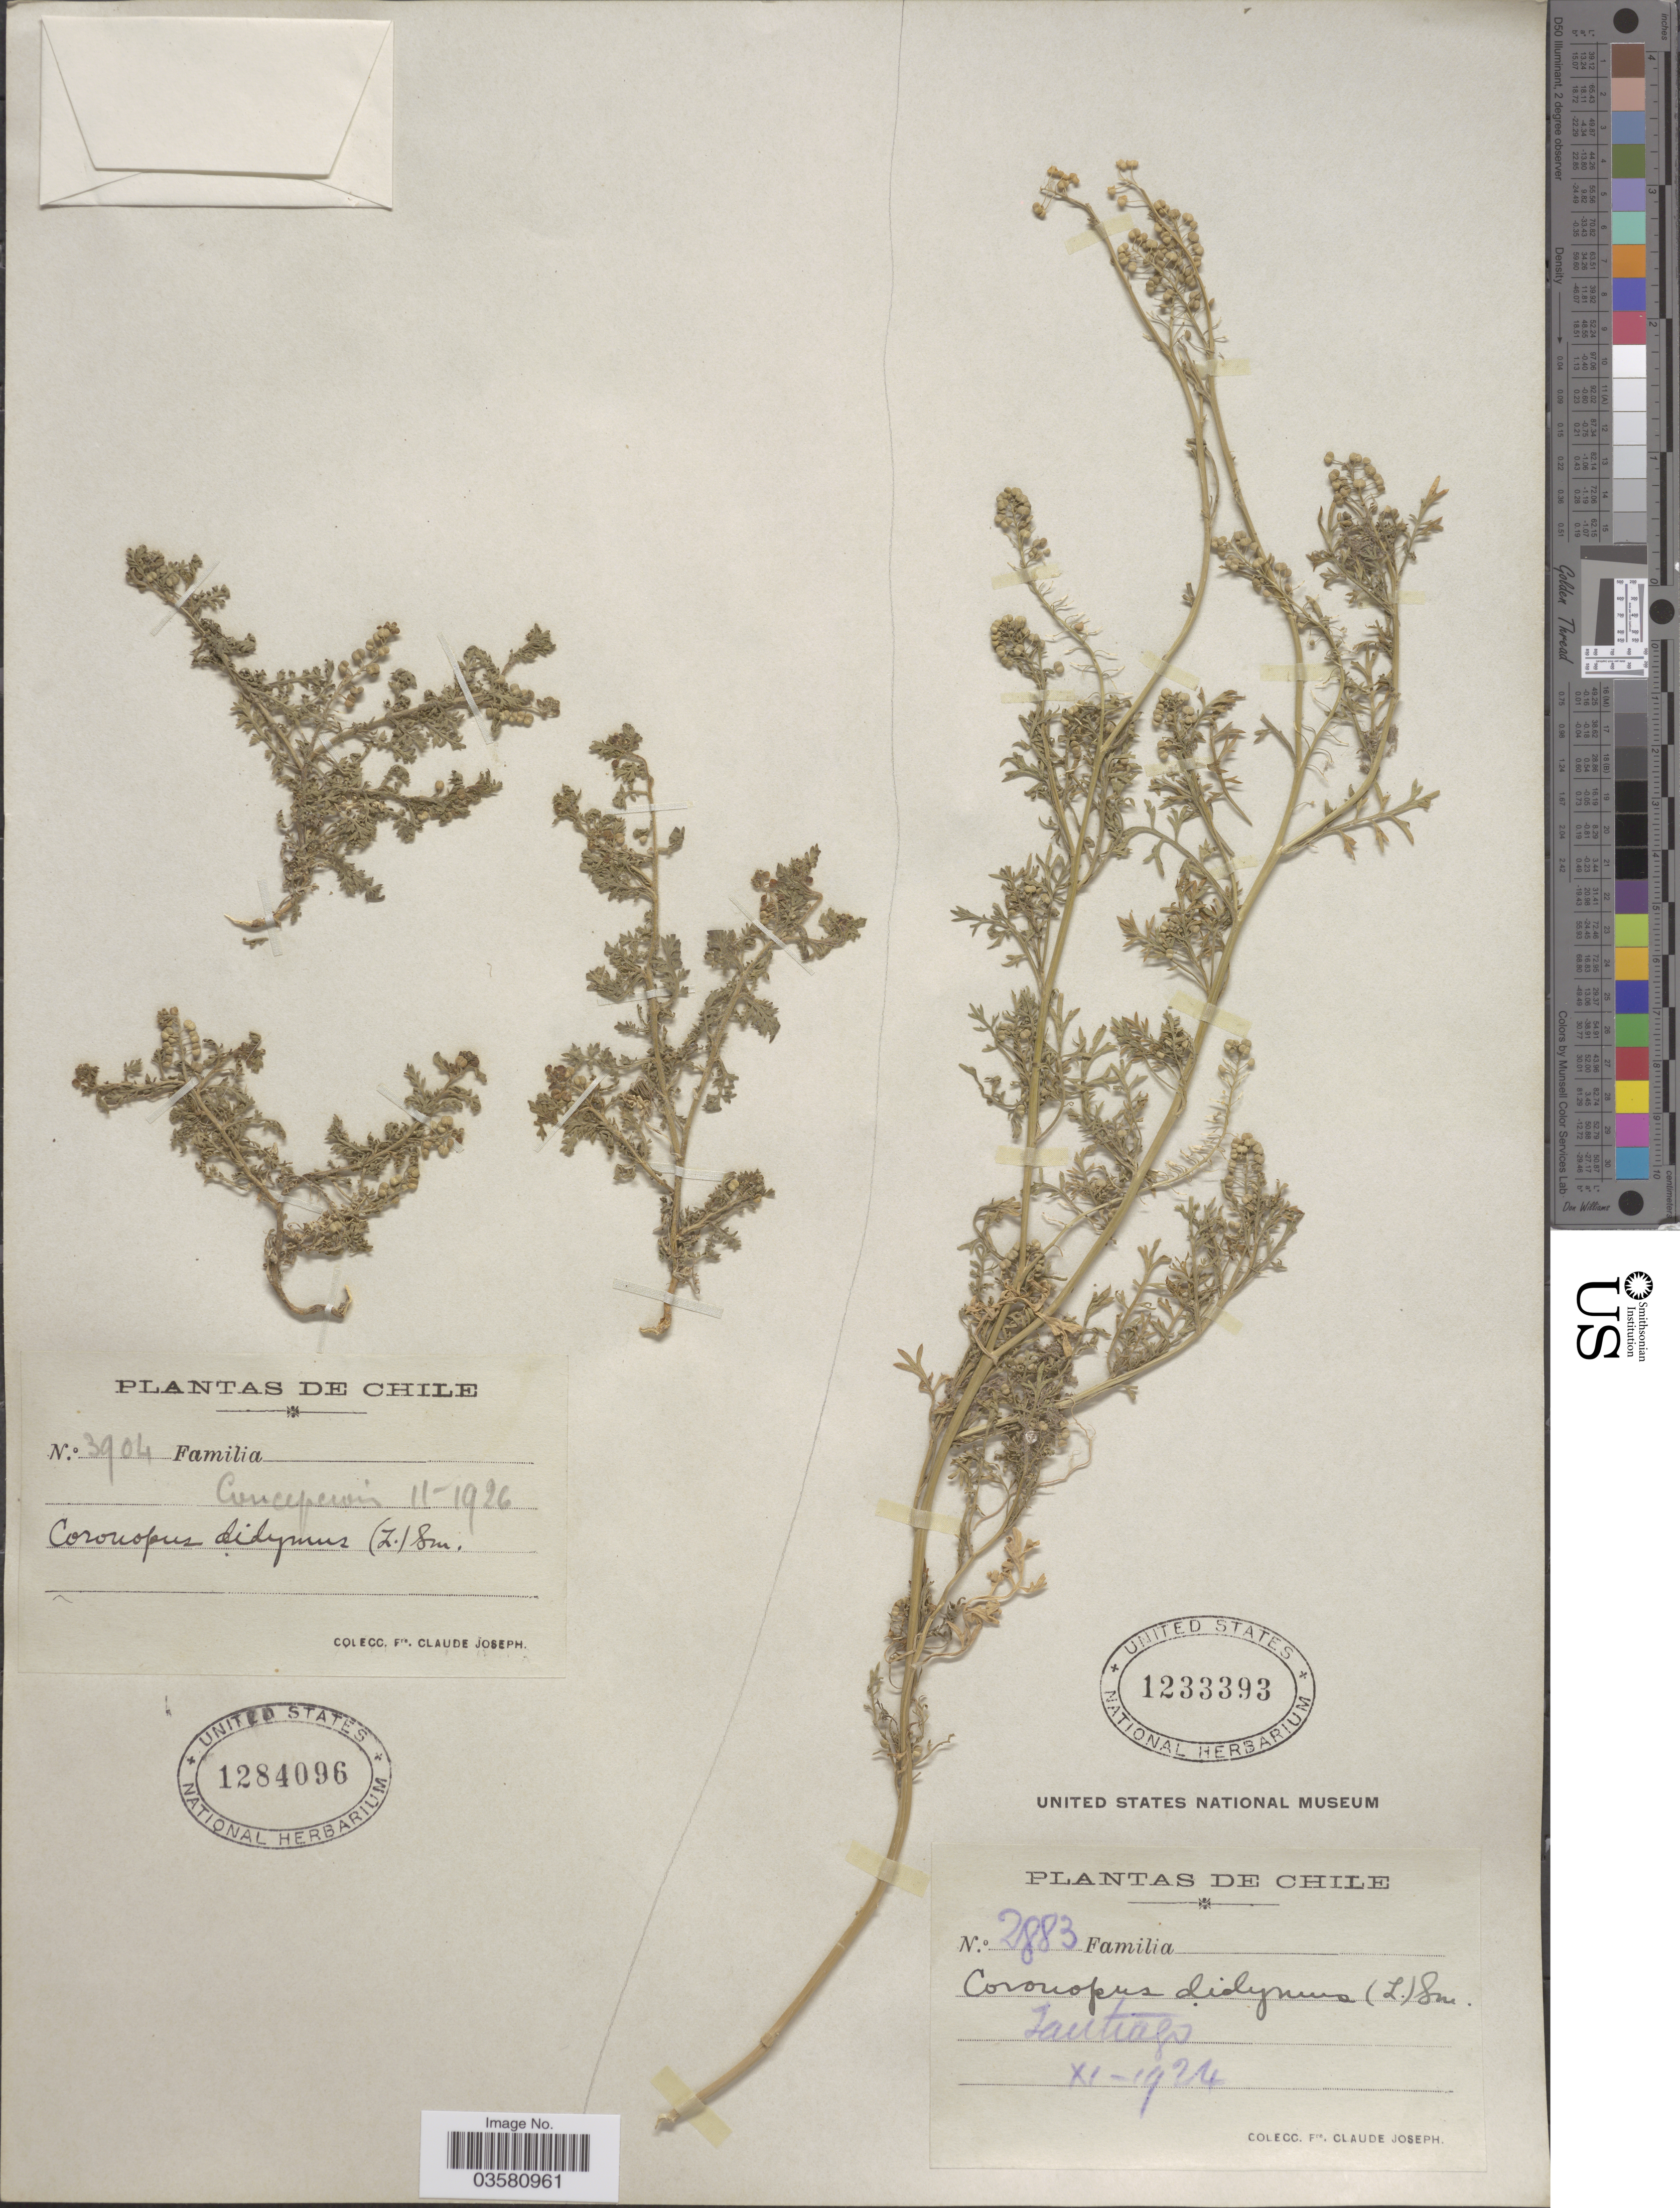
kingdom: Plantae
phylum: Tracheophyta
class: Magnoliopsida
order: Brassicales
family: Brassicaceae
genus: Lepidium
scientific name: Lepidium didymum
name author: L.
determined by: Strong, M. T., (US), Smithsonian Institution - National Museum of Natural History (UNITED STATES)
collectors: Bro. Claude-Joseph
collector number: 2883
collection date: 1924-11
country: Chile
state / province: Región Metropolitana (RM)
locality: Santiago.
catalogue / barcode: US 1233393-2